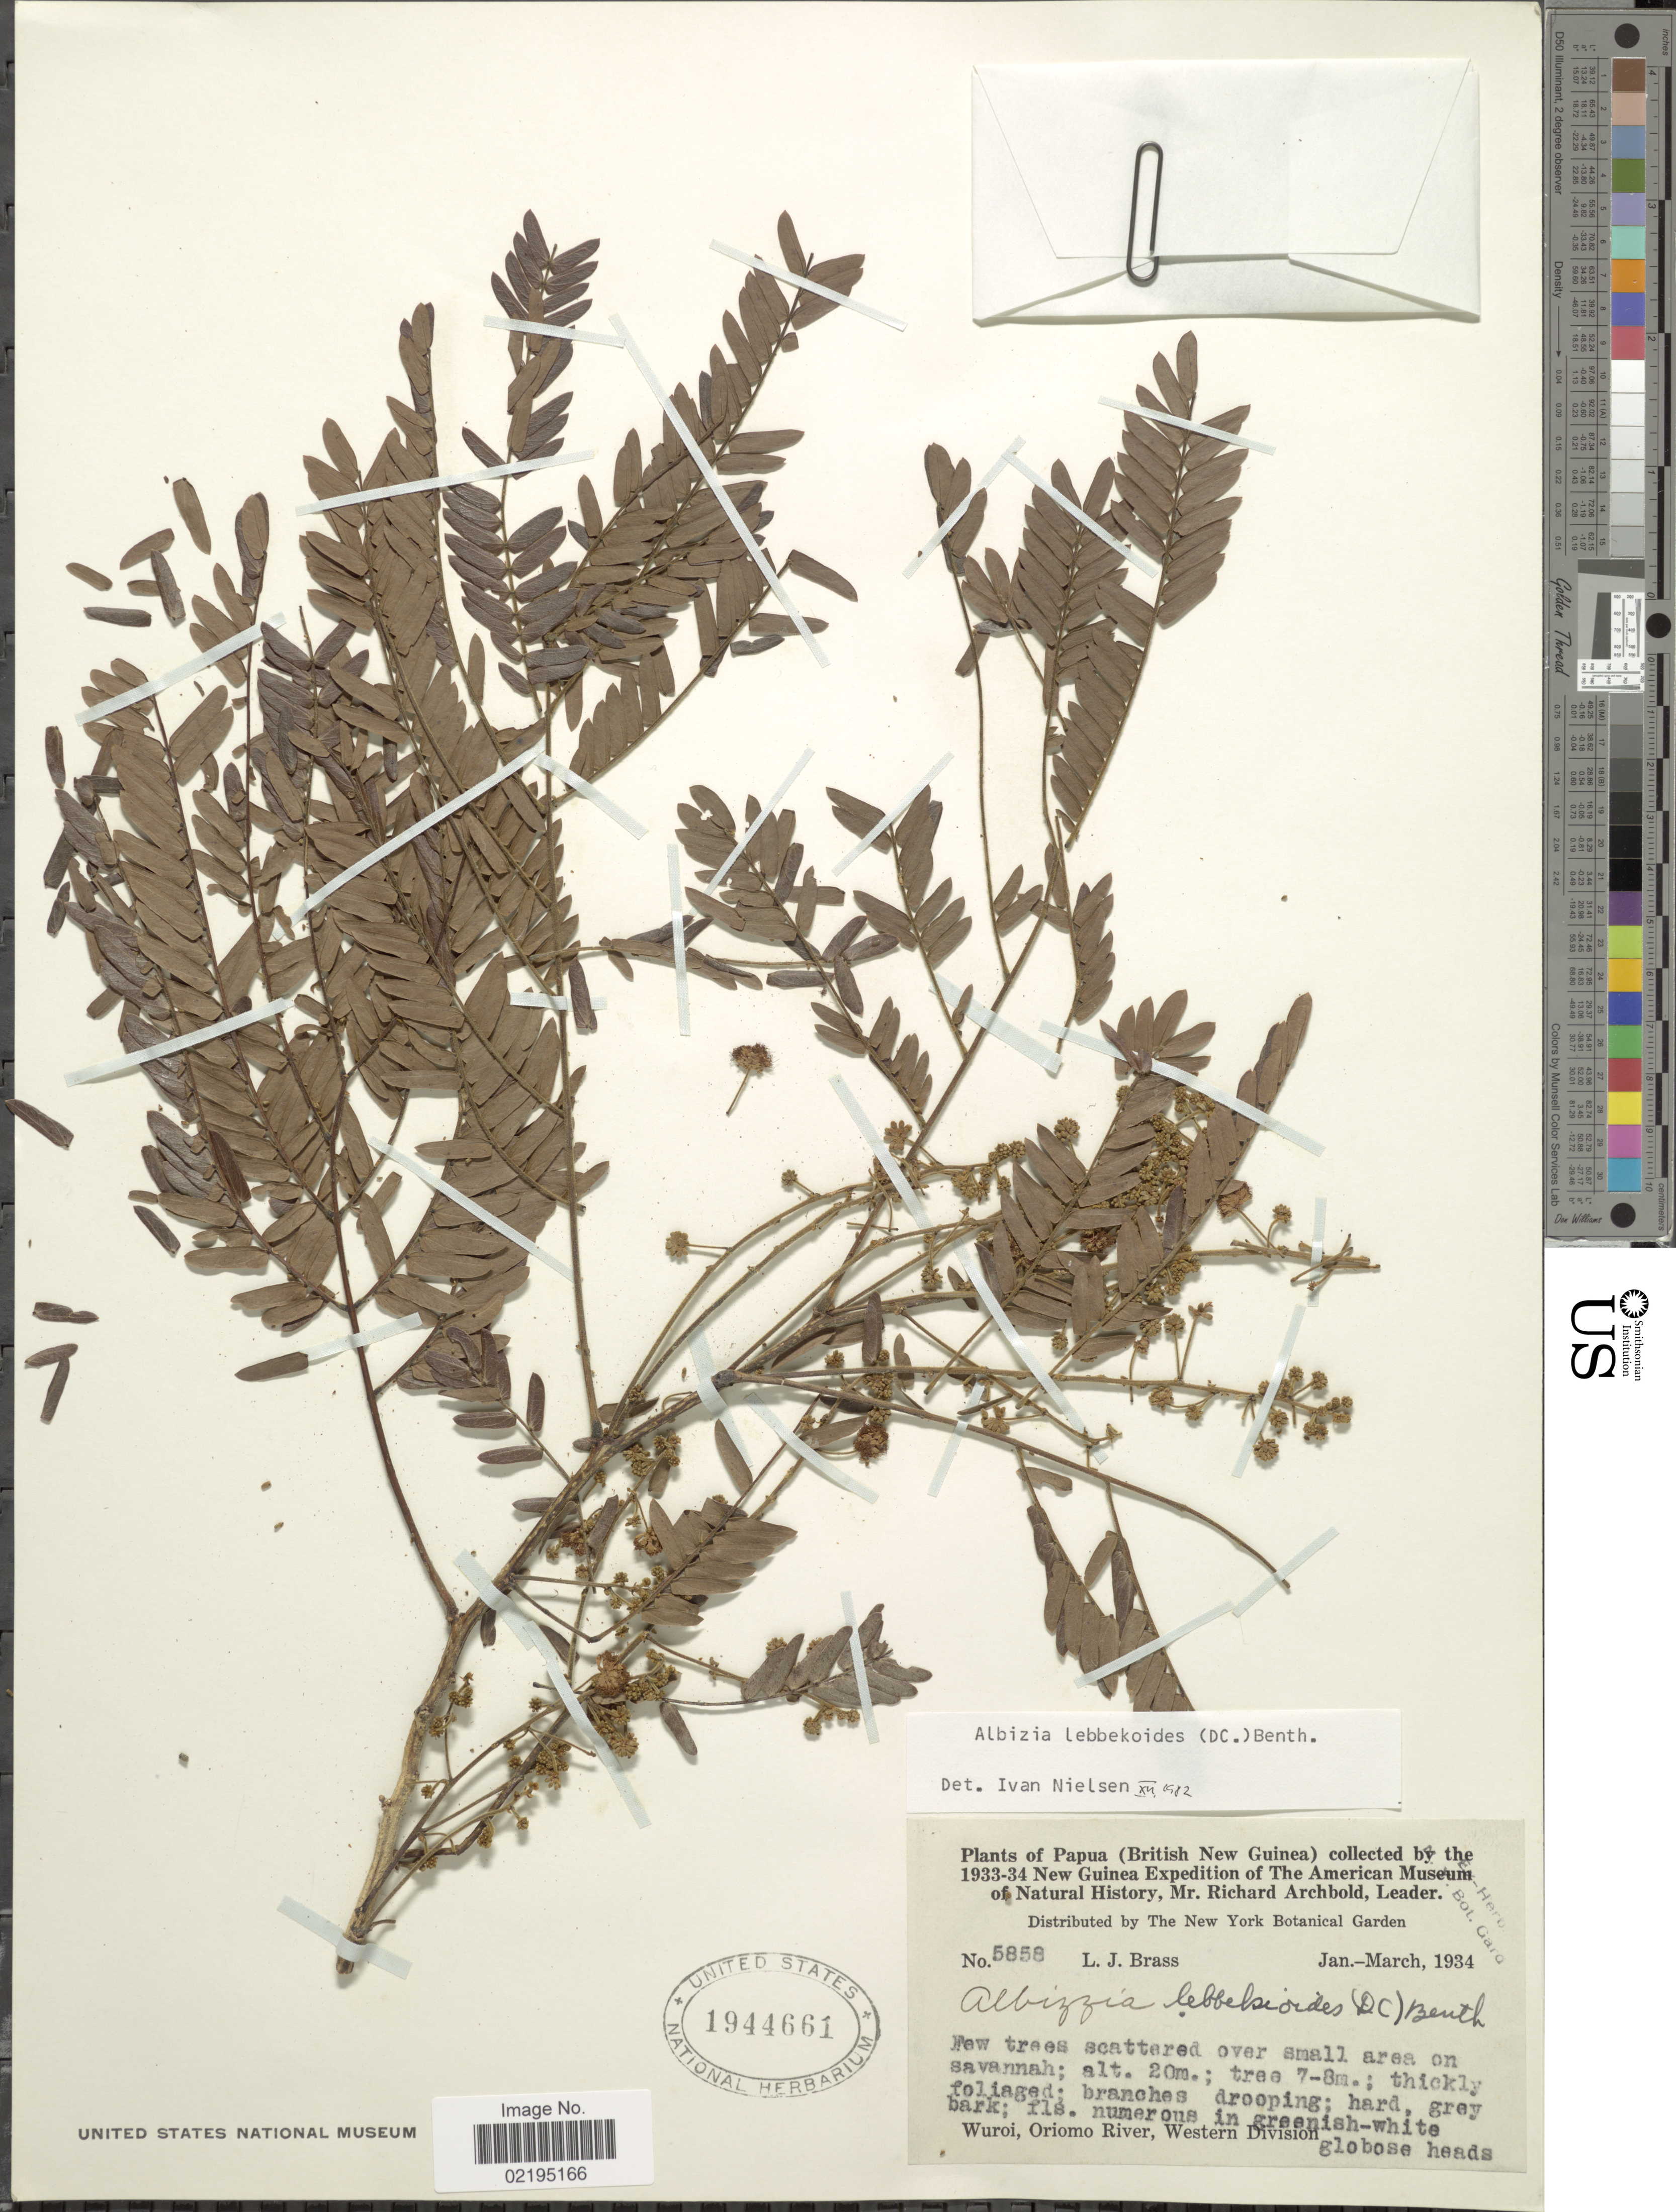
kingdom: Plantae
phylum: Tracheophyta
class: Magnoliopsida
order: Fabales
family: Fabaceae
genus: Albizia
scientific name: Albizia lebbekoides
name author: (DC.) Benth.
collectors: L. J. Brass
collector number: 5858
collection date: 1934-01/1934-03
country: Indonesia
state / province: Papua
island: New Guinea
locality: (British New Guinea), Wuroi, Oriomo River, Western Division.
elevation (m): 20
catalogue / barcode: US 1944661